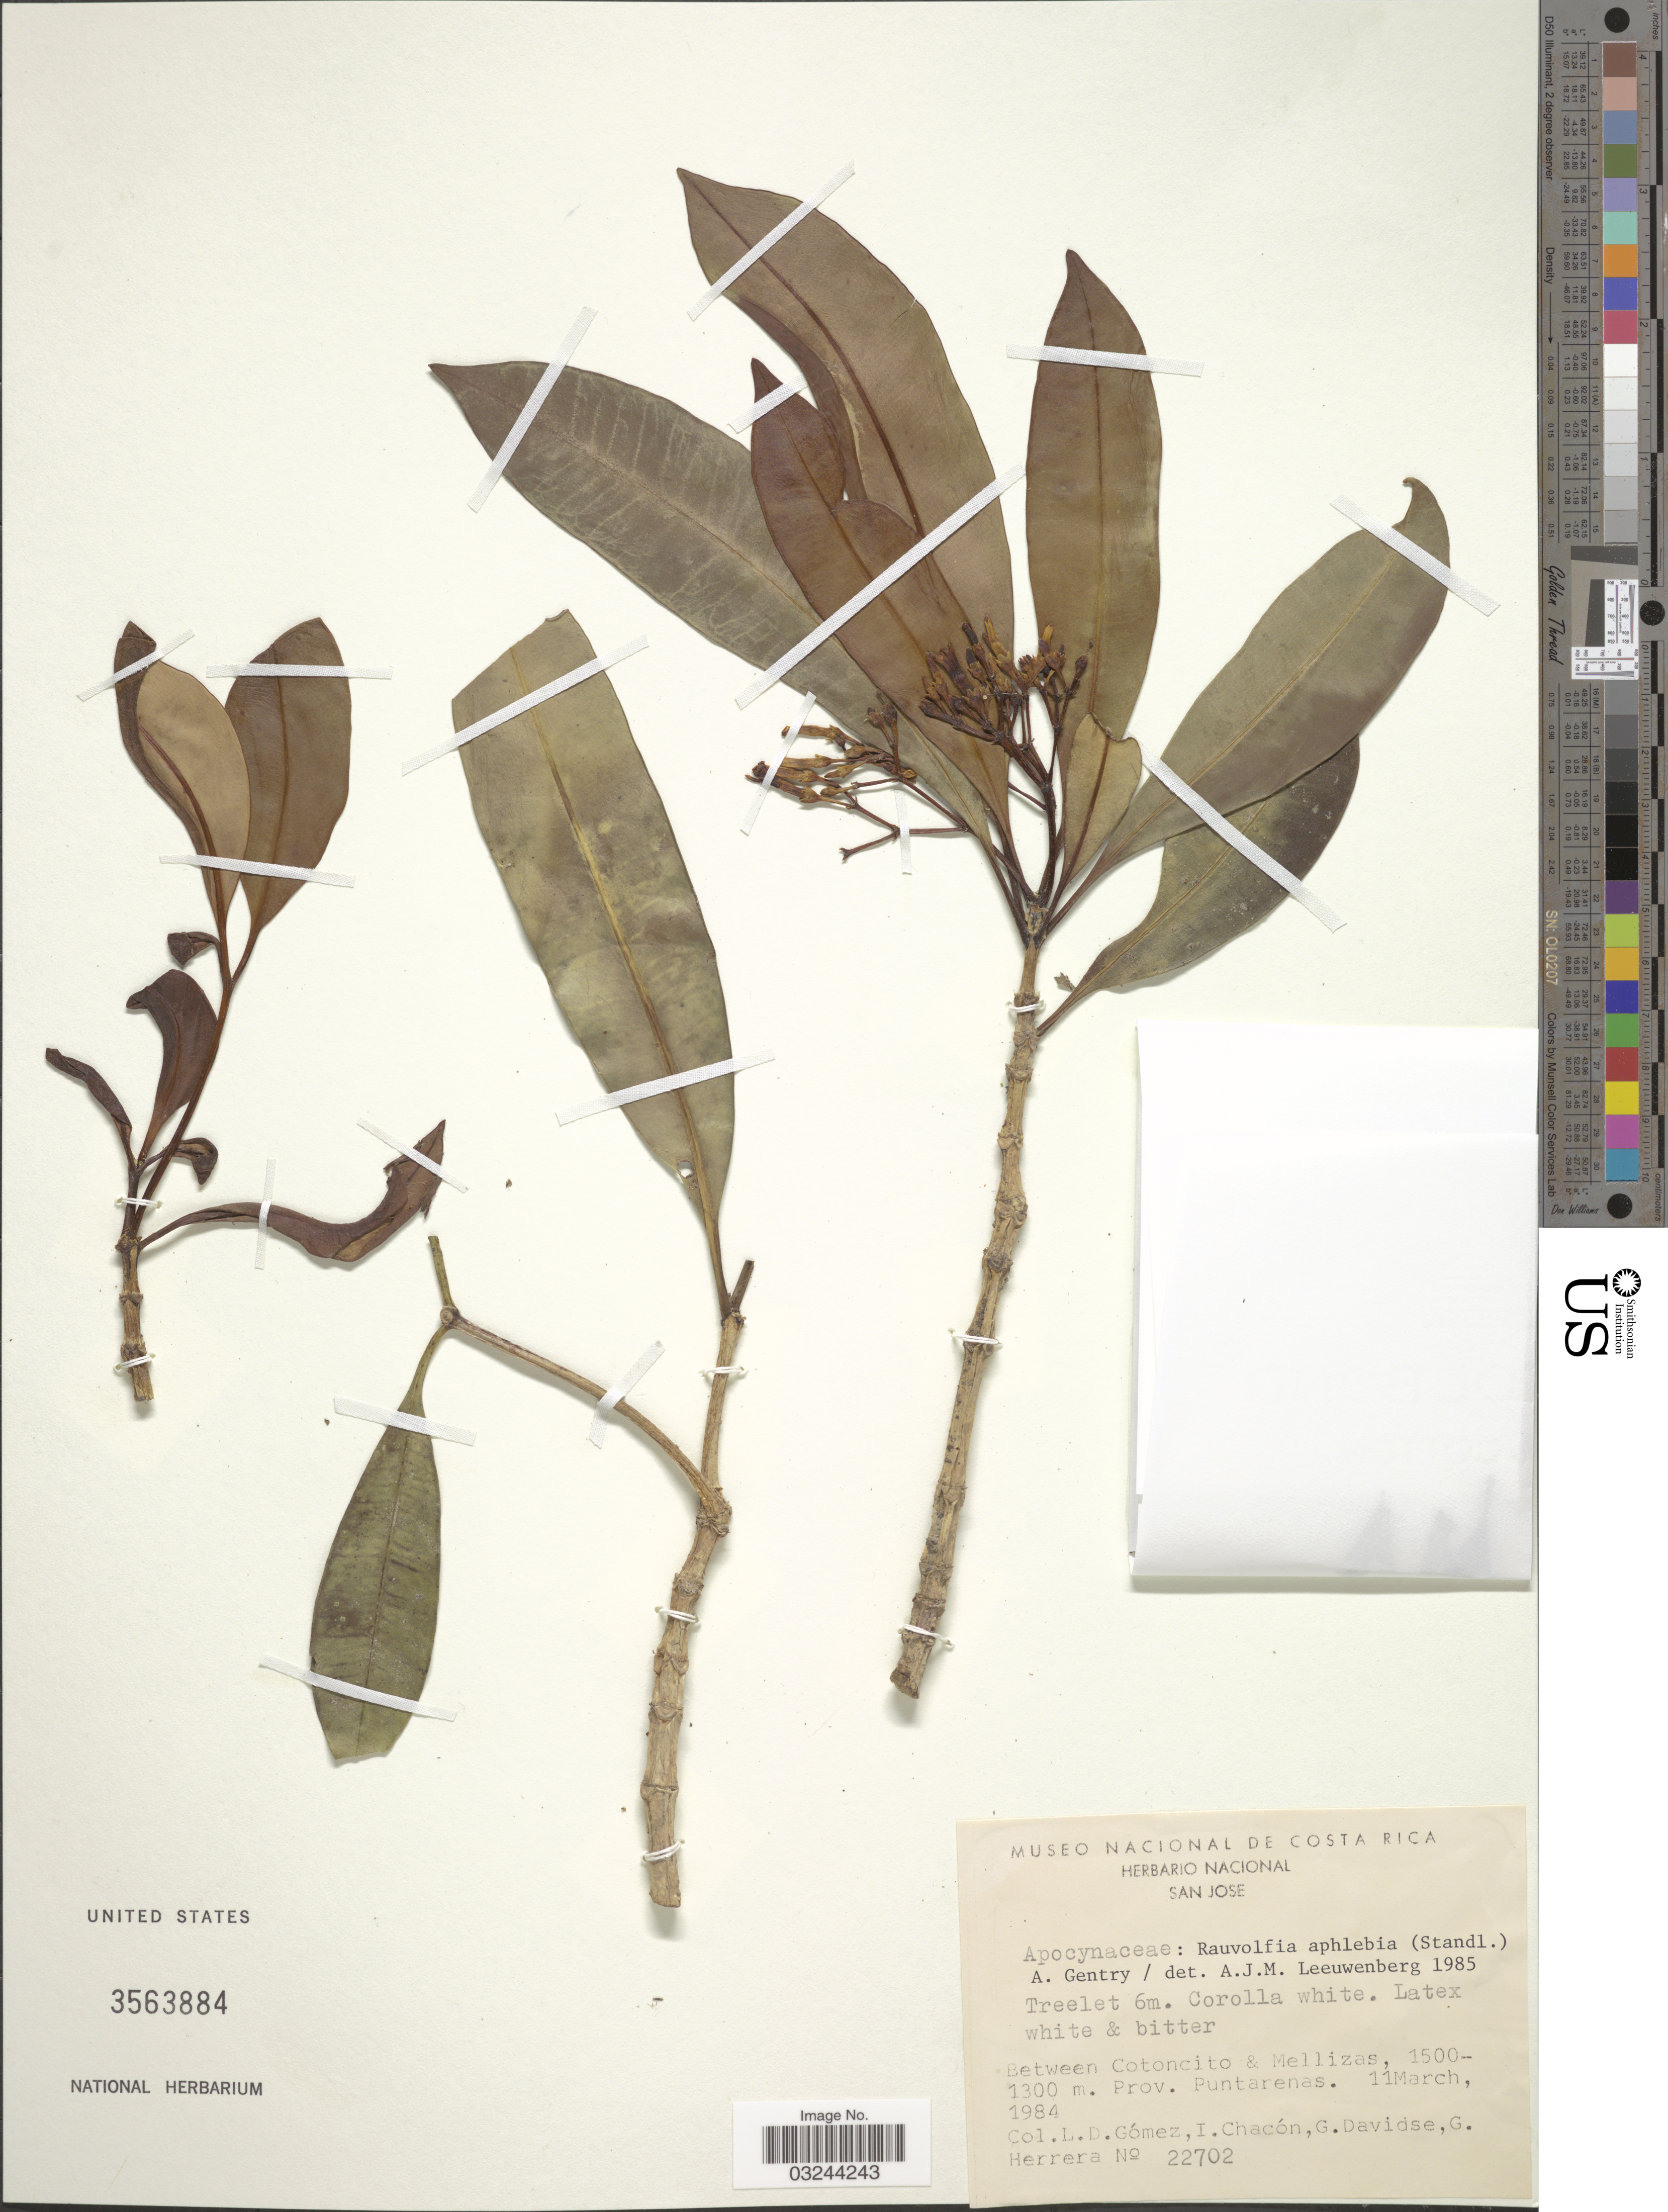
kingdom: Plantae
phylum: Tracheophyta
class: Magnoliopsida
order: Gentianales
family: Apocynaceae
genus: Rauvolfia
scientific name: Rauvolfia aphlebia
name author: (Standl.) A.H. Gentry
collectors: L. D. Gómez, I. Chacón, G. Davidse & G. Herrera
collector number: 22702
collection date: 1984-03-11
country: Costa Rica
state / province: Puntarenas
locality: Between Cotoncito & Mellizas, Prov. Puntarenas.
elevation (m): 1300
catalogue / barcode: US 3563884